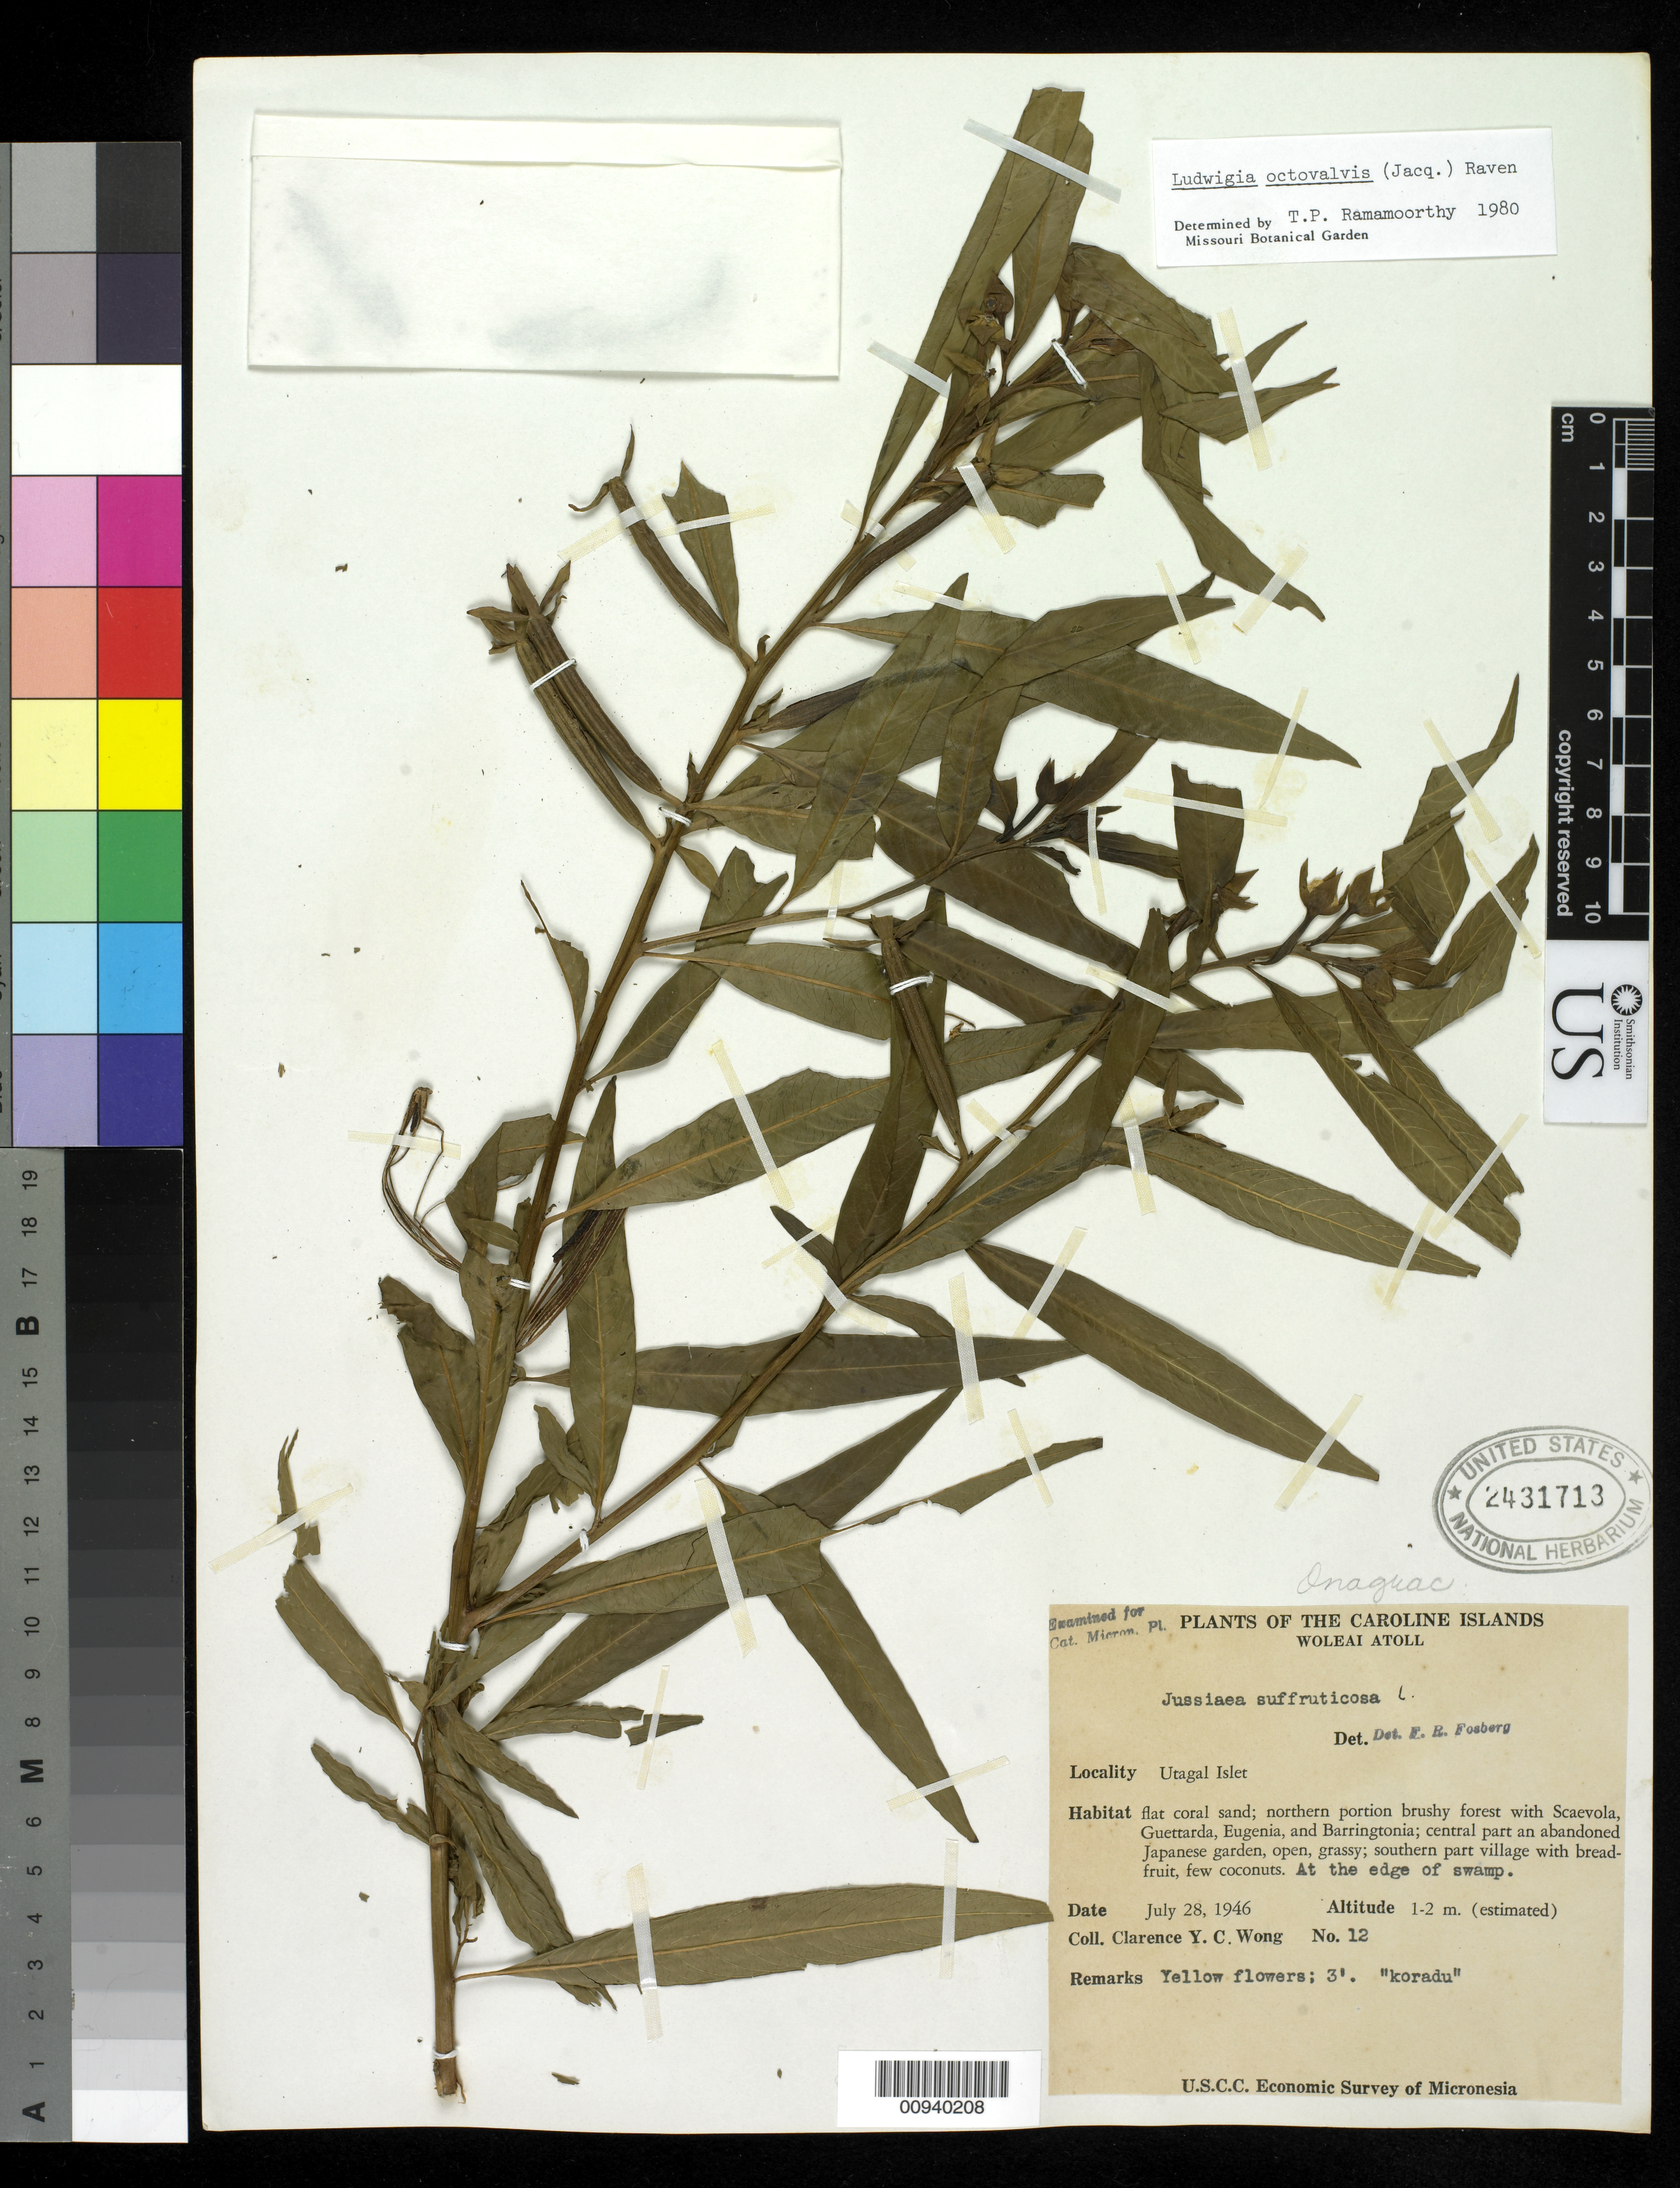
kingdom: Plantae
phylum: Tracheophyta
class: Magnoliopsida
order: Myrtales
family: Onagraceae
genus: Ludwigia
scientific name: Ludwigia octovalvis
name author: (Jacq.) P.H. Raven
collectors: C. Wong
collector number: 12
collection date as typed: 28 Jul 1946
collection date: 1946-07-28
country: Micronesia, Federated States of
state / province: Yap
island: Woleai Atoll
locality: Utagal Islet.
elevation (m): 1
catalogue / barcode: US 2431713